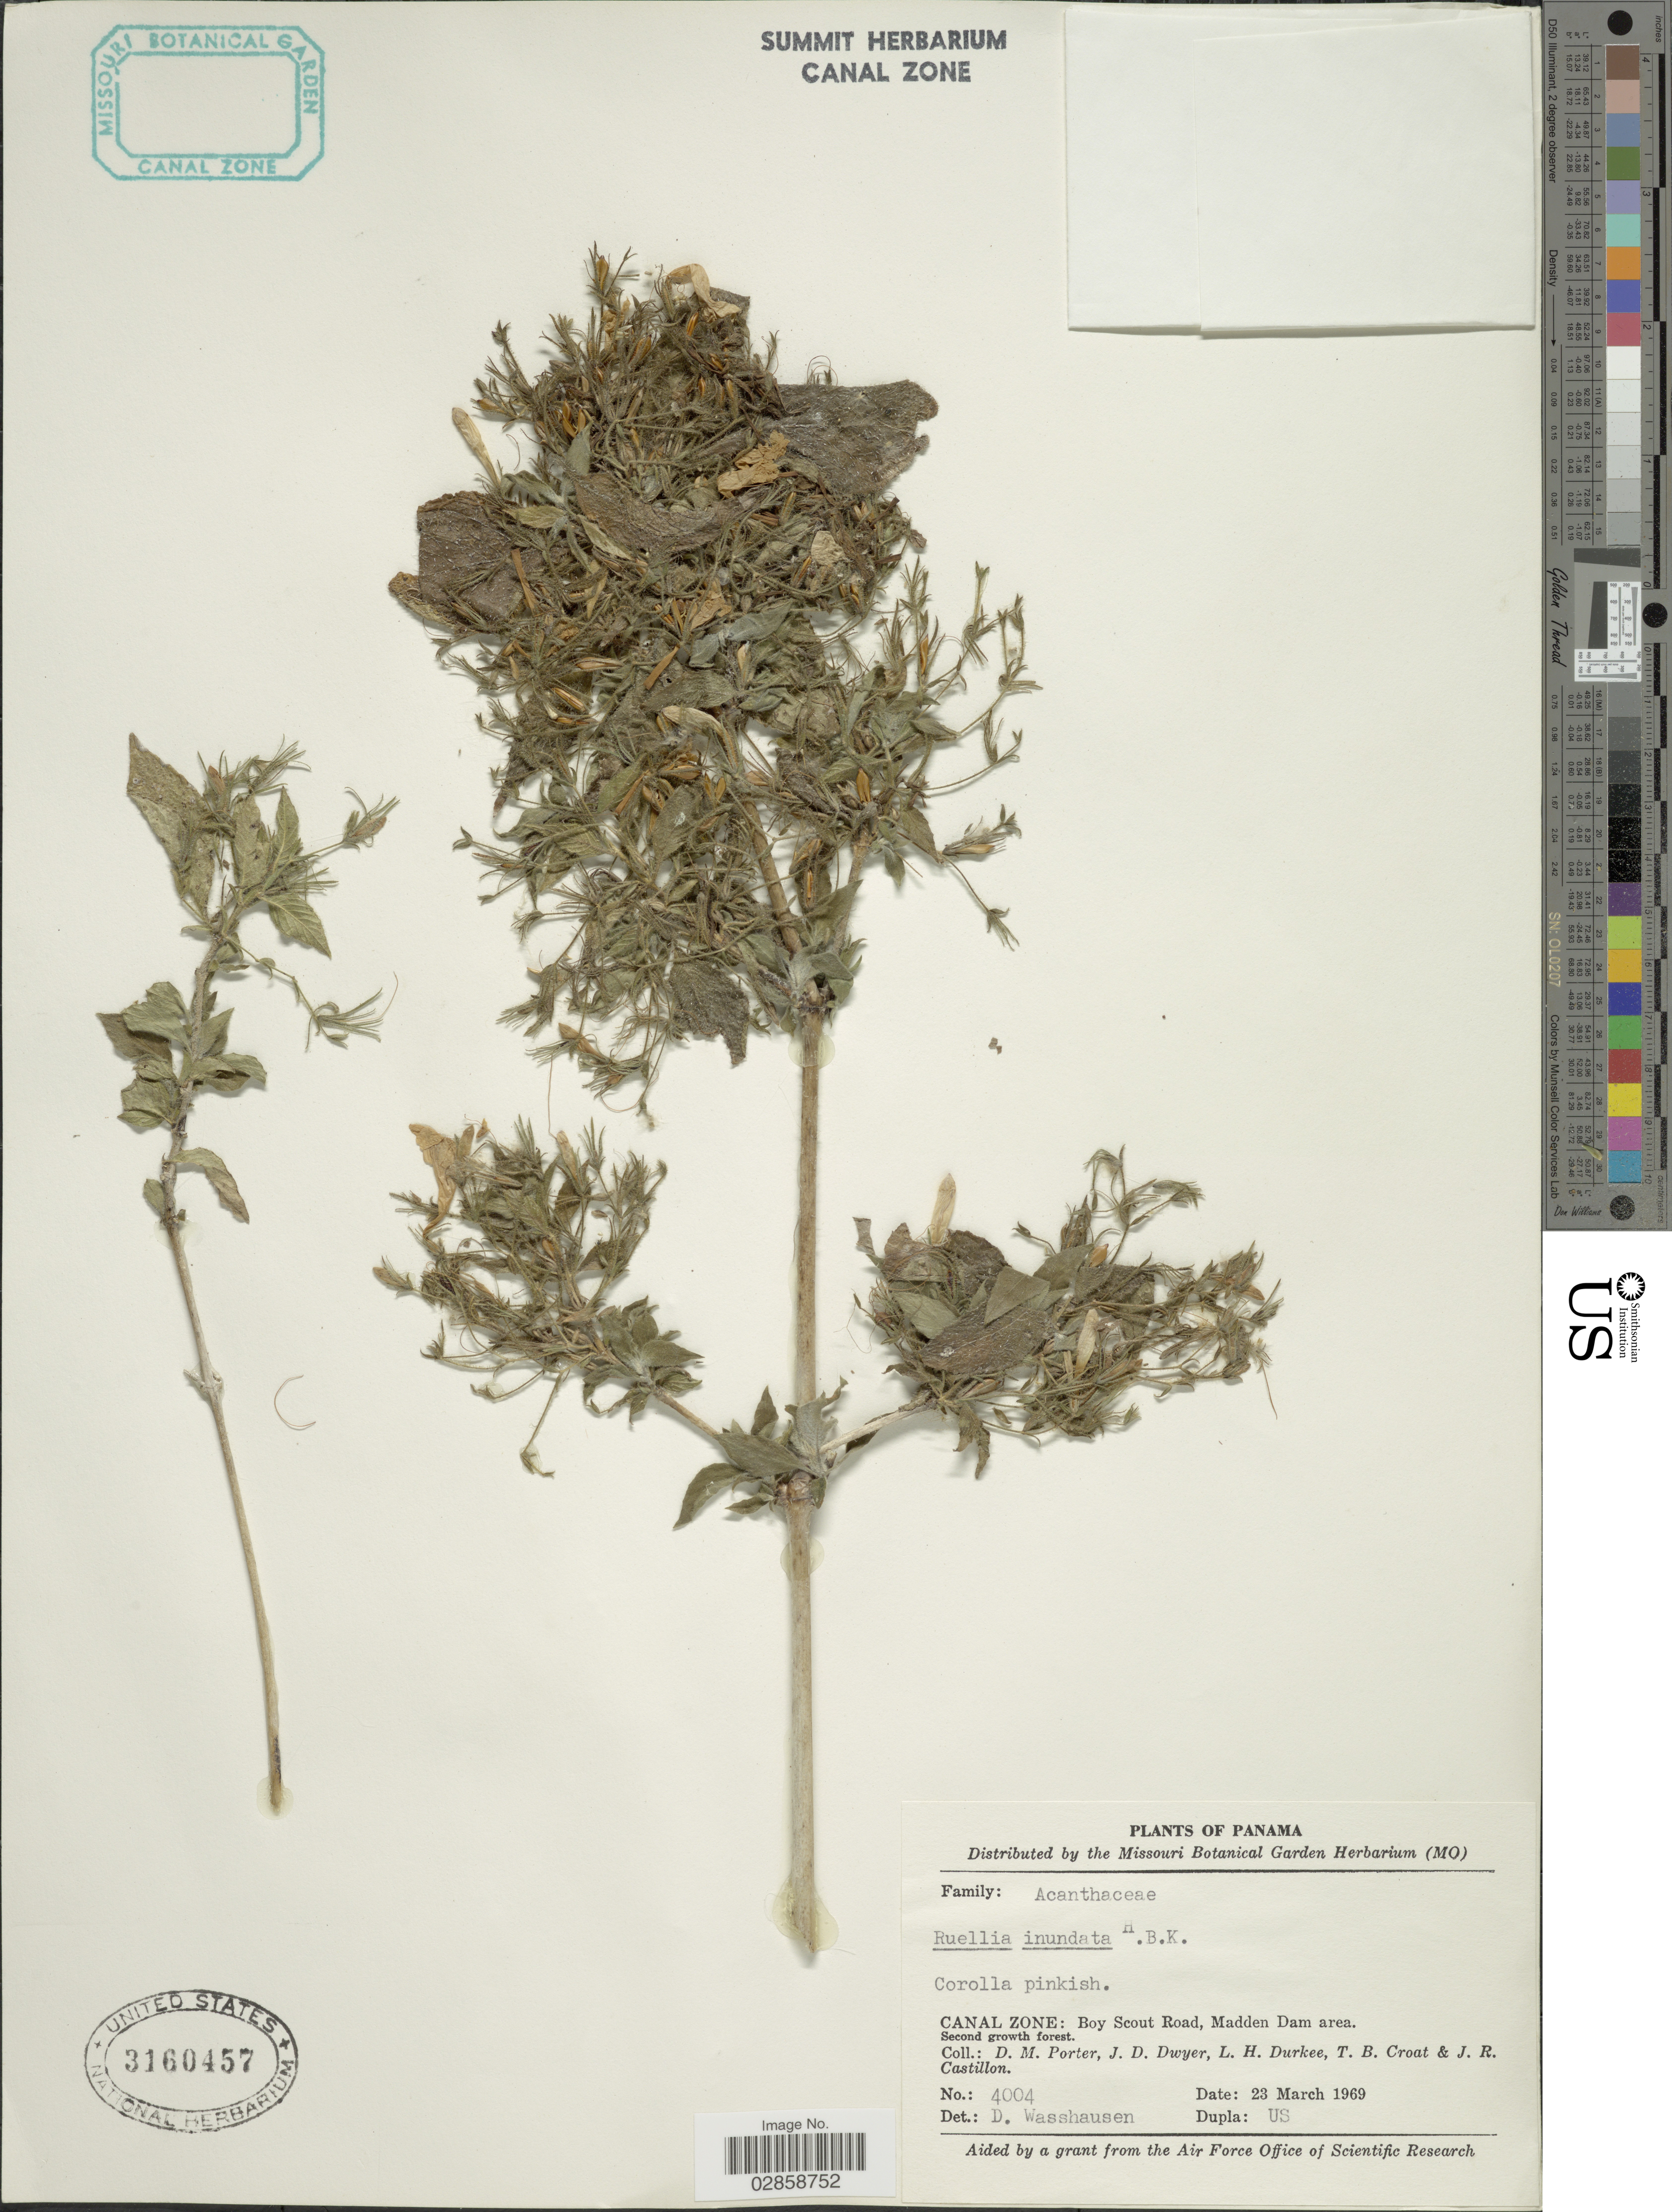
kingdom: Plantae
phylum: Tracheophyta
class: Magnoliopsida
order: Lamiales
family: Acanthaceae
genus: Ruellia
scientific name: Ruellia inundata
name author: Kunth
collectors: D. Porter, J. D. Dwyer, L. H. Durkee, T. B. Croat & J. R. Castillon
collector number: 4004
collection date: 1969-03-23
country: Panama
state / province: Colón / Panamá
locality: Canal Zone: Boy Scout Road, Madden Dam area.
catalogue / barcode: US 3160457